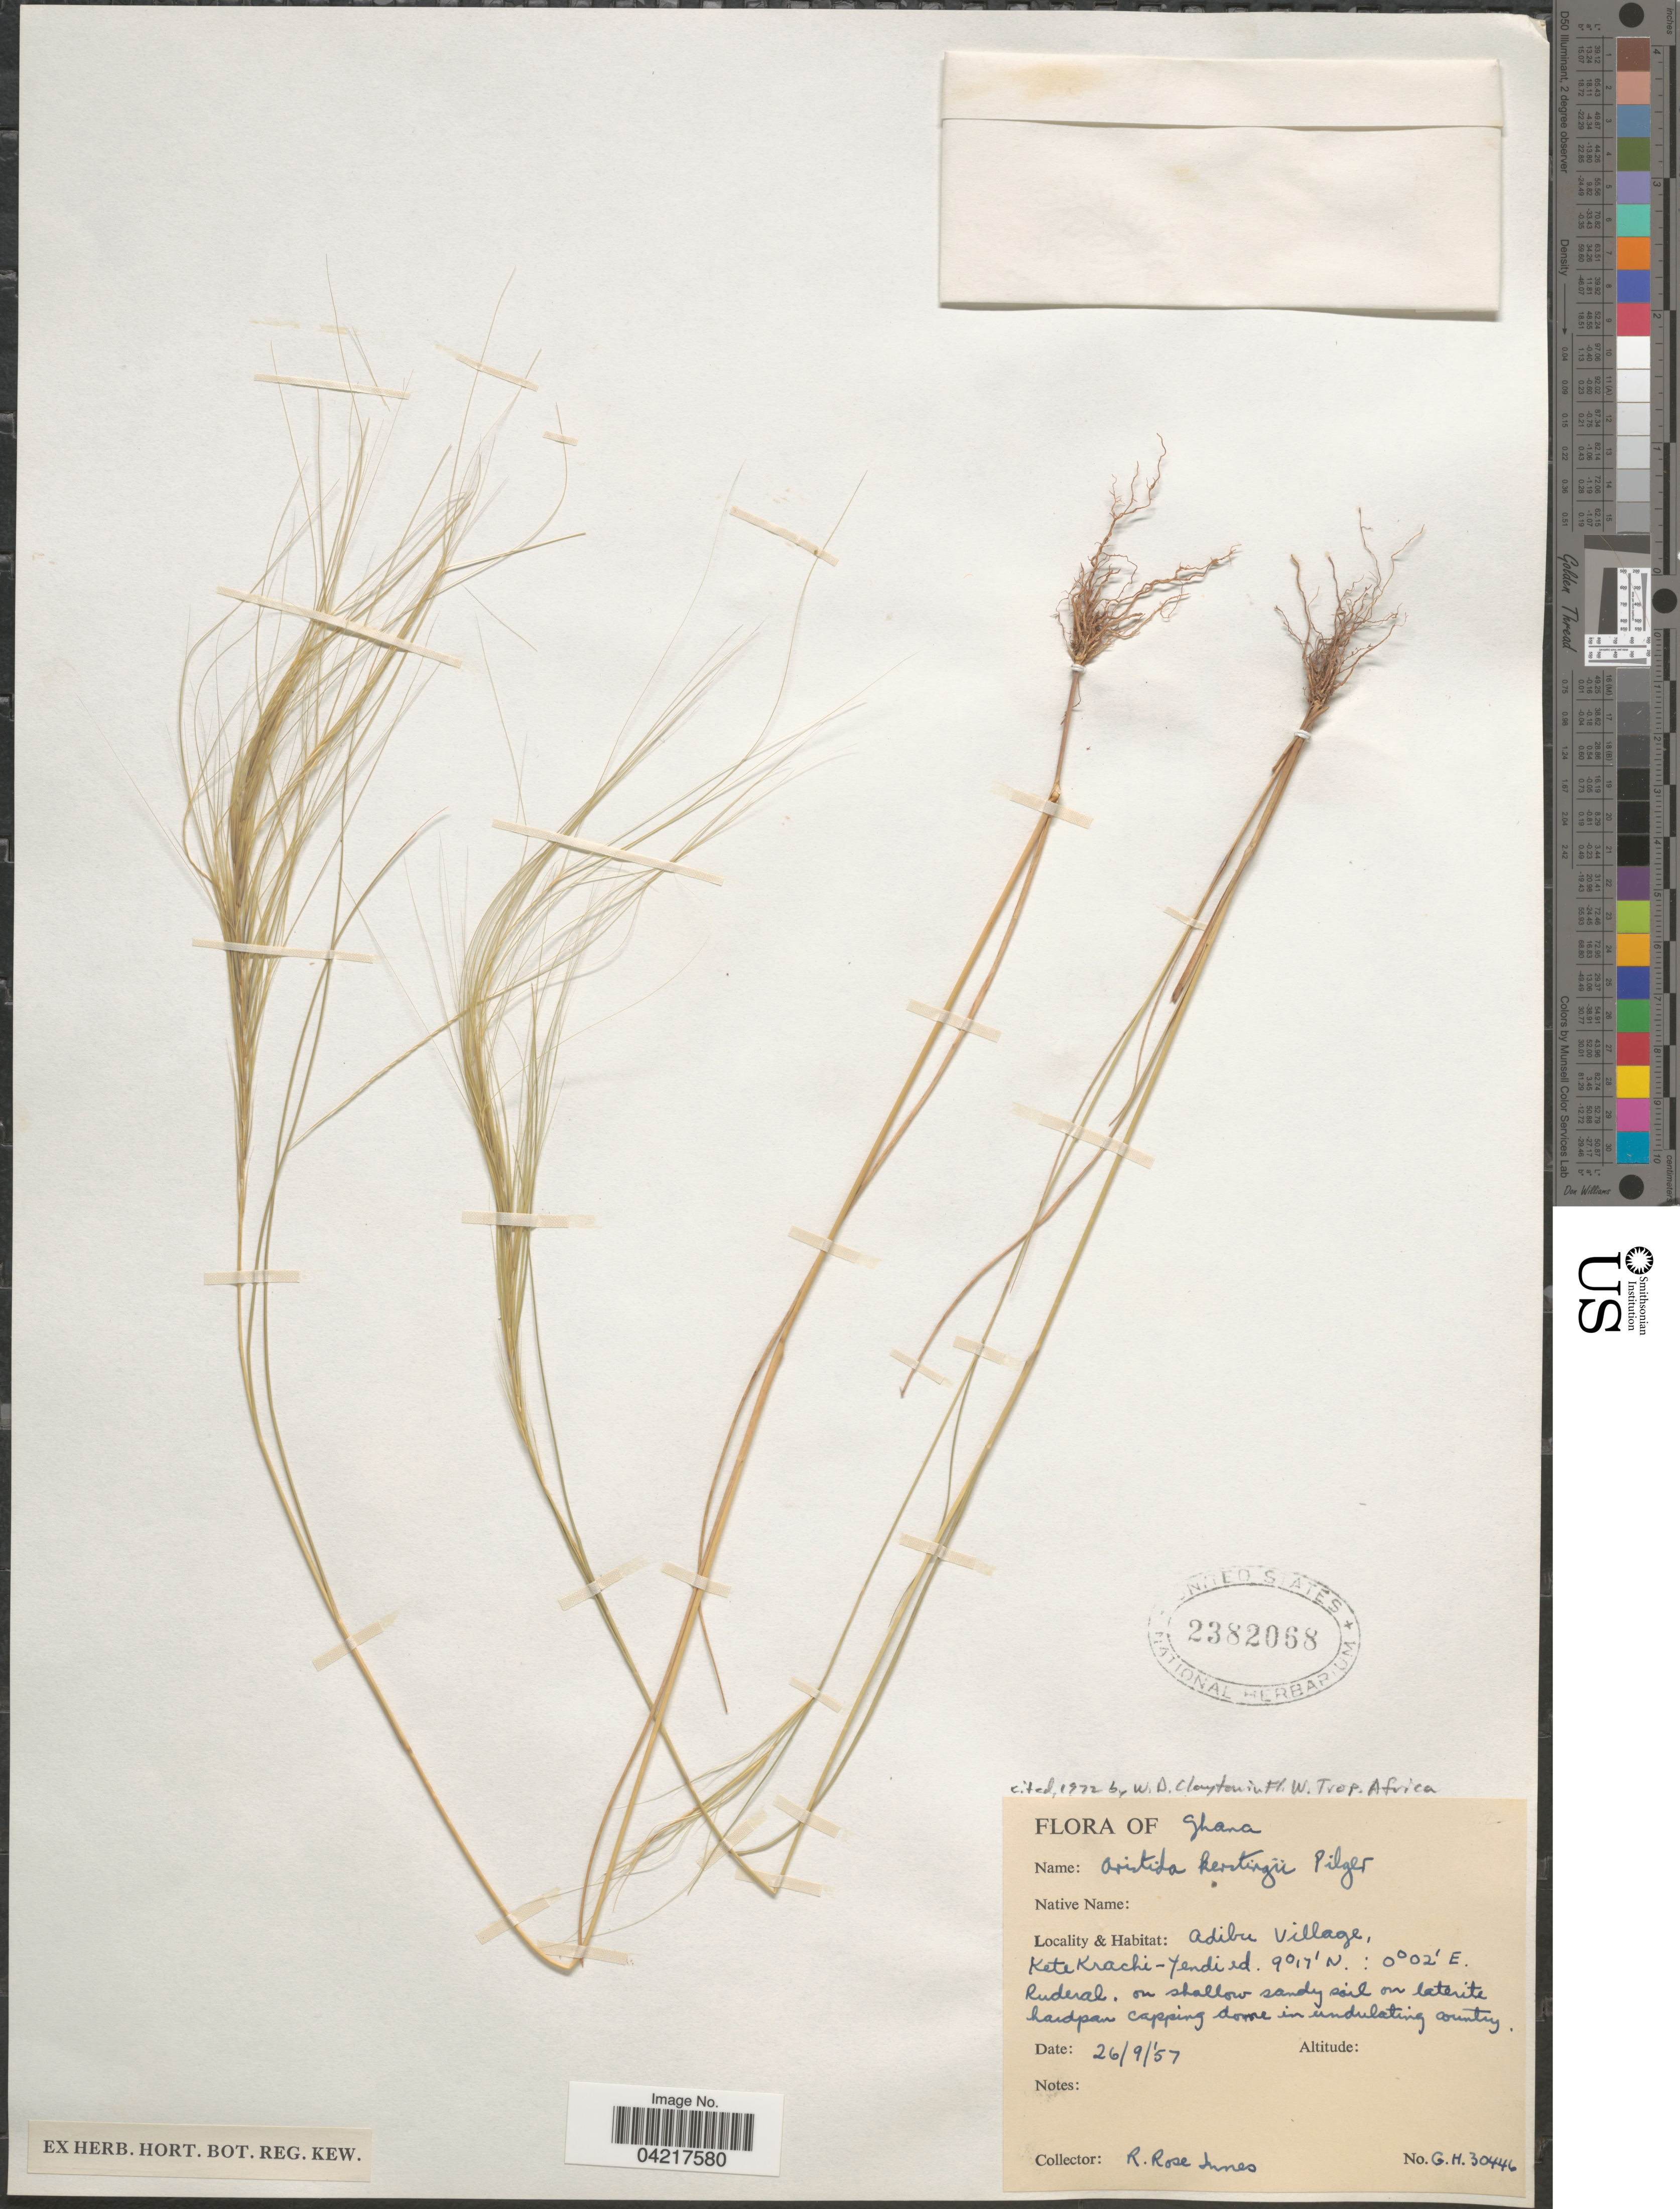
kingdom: Plantae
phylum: Tracheophyta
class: Liliopsida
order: Poales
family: Poaceae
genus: Aristida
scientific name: Aristida kerstingii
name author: Pilg.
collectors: R. Rose-Innes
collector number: GH30446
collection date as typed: Transcribed d/m/y: 26/9/57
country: Ghana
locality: Adibu Village, Kete Krachi - Yendi rd.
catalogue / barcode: US 2382068